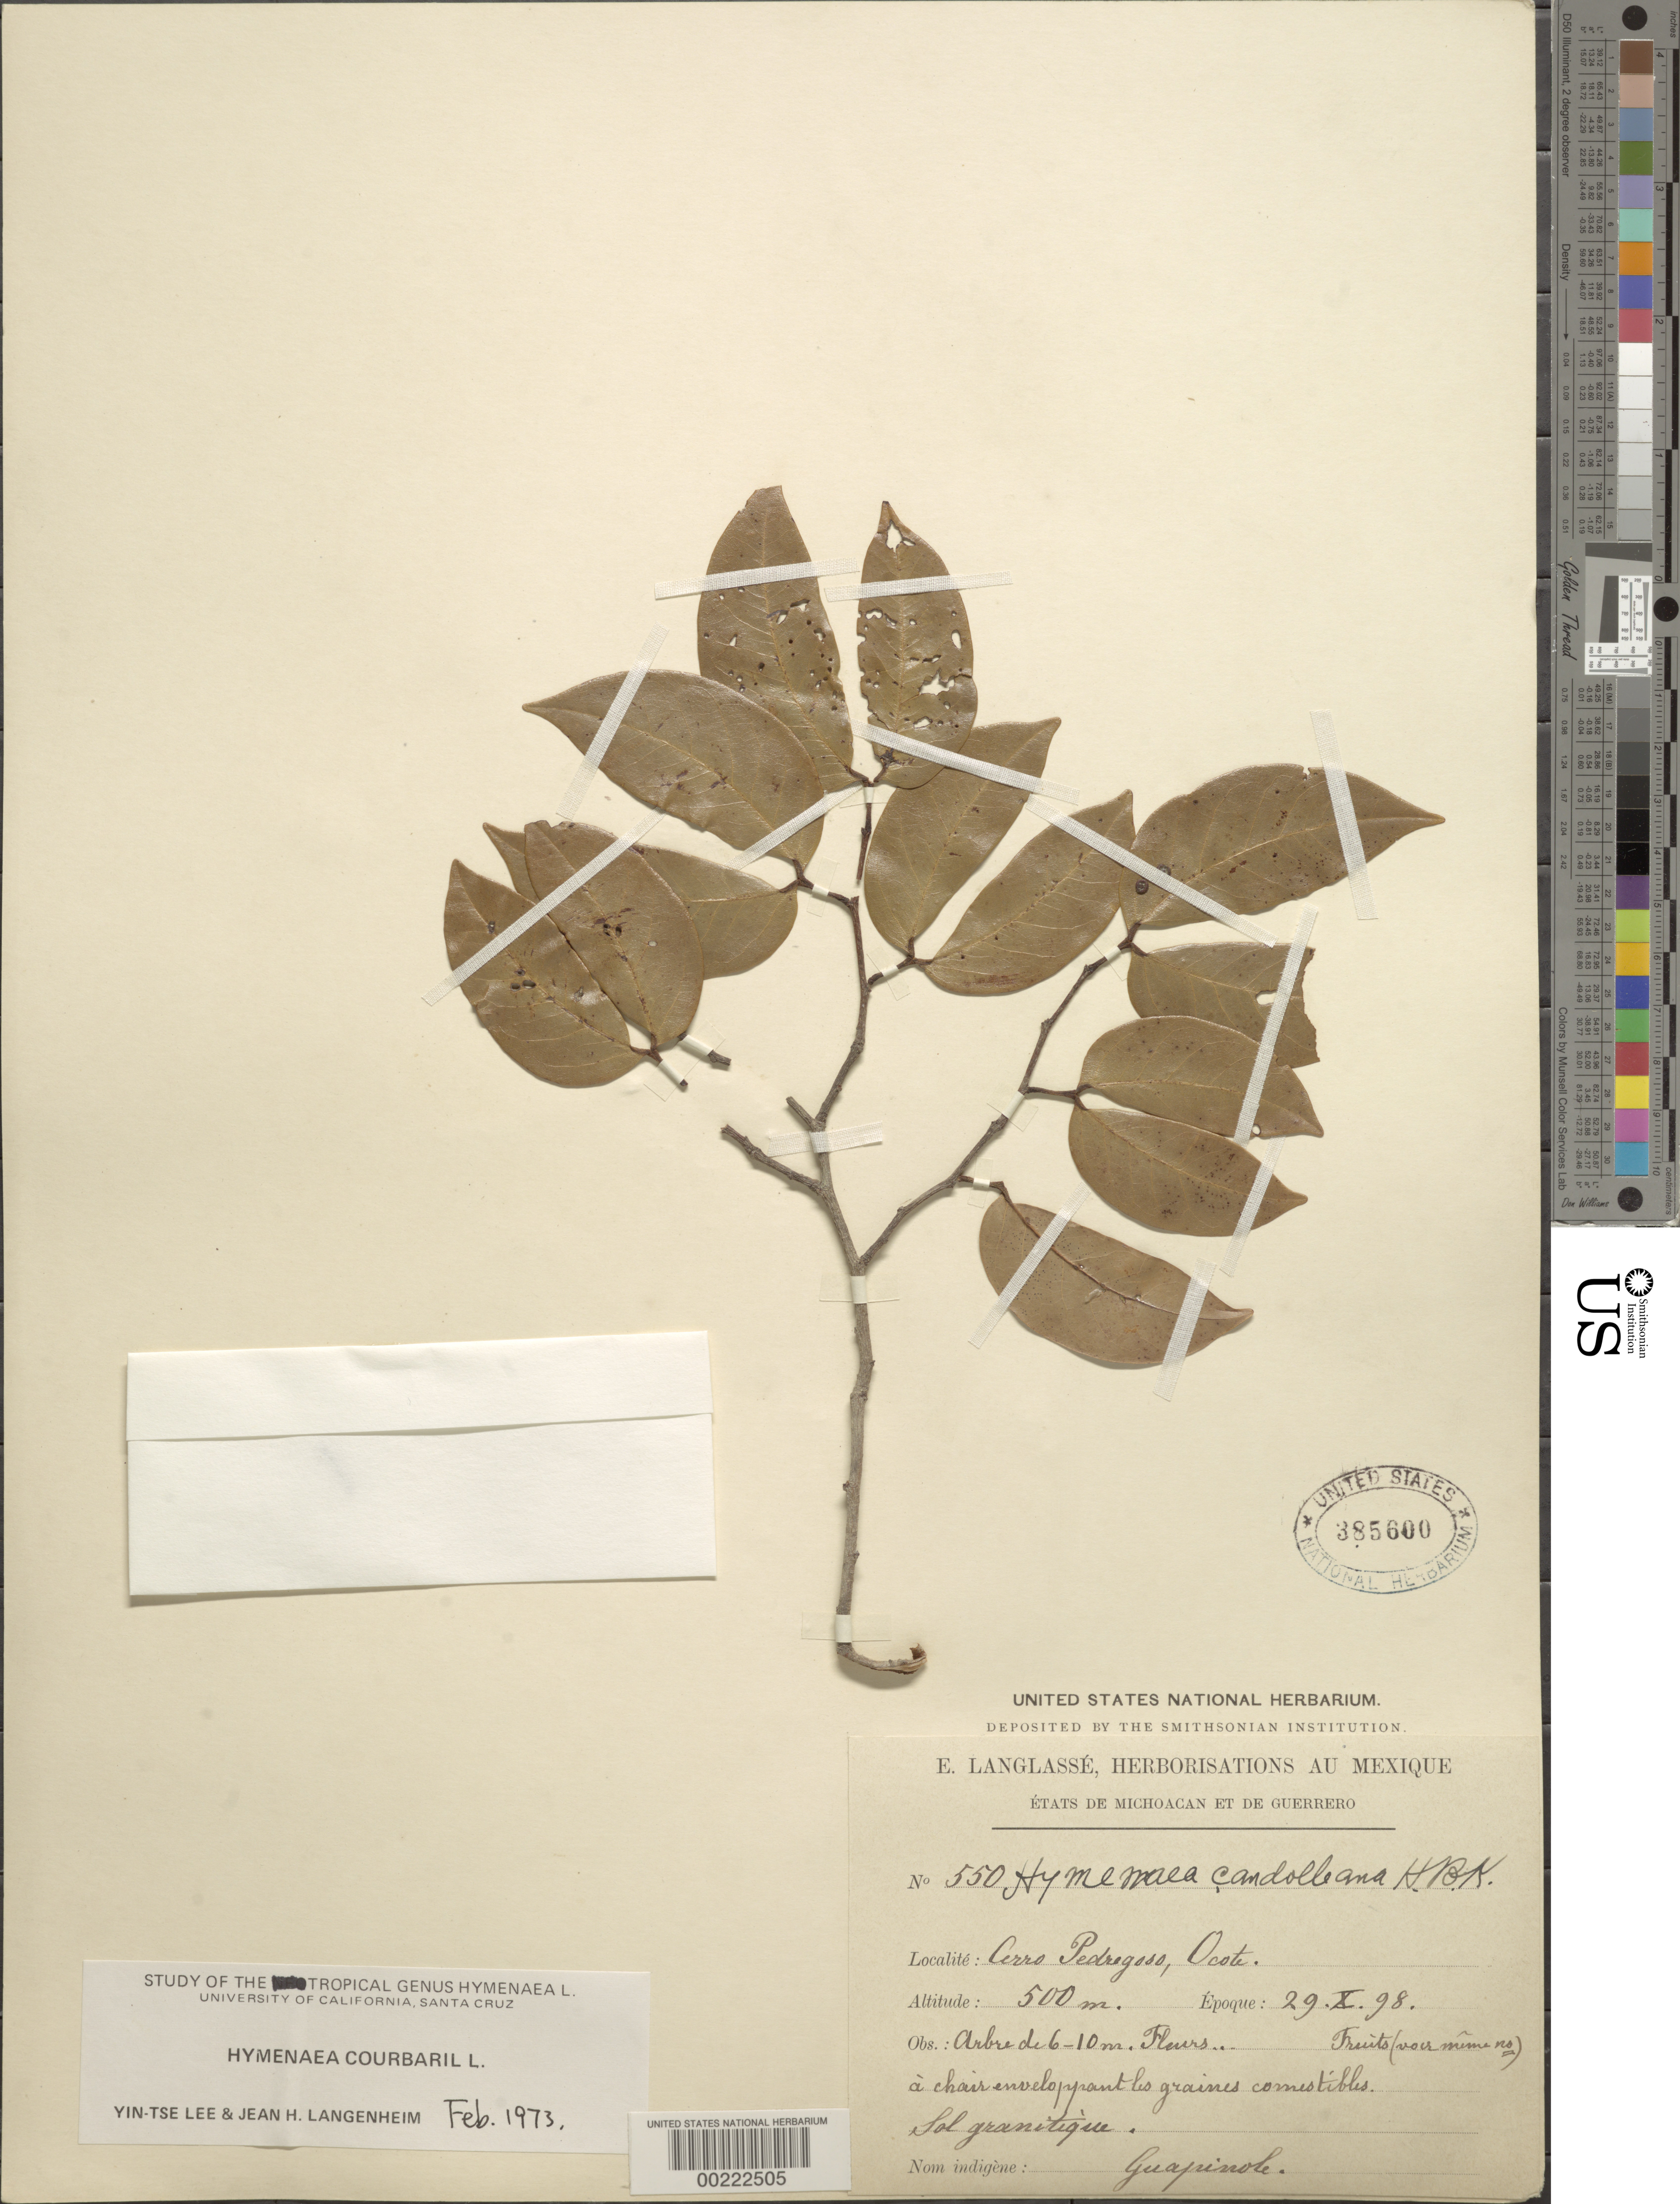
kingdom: Plantae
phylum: Tracheophyta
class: Magnoliopsida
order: Fabales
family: Fabaceae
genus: Hymenaea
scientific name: Hymenaea courbaril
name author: L.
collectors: E. Langlassé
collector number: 550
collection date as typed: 29 Oct 1898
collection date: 1898-10-29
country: Mexico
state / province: Guerrero / Michoacán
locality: Cerro Pedrogoso, Ocote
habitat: Granitic ground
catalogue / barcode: US 385600